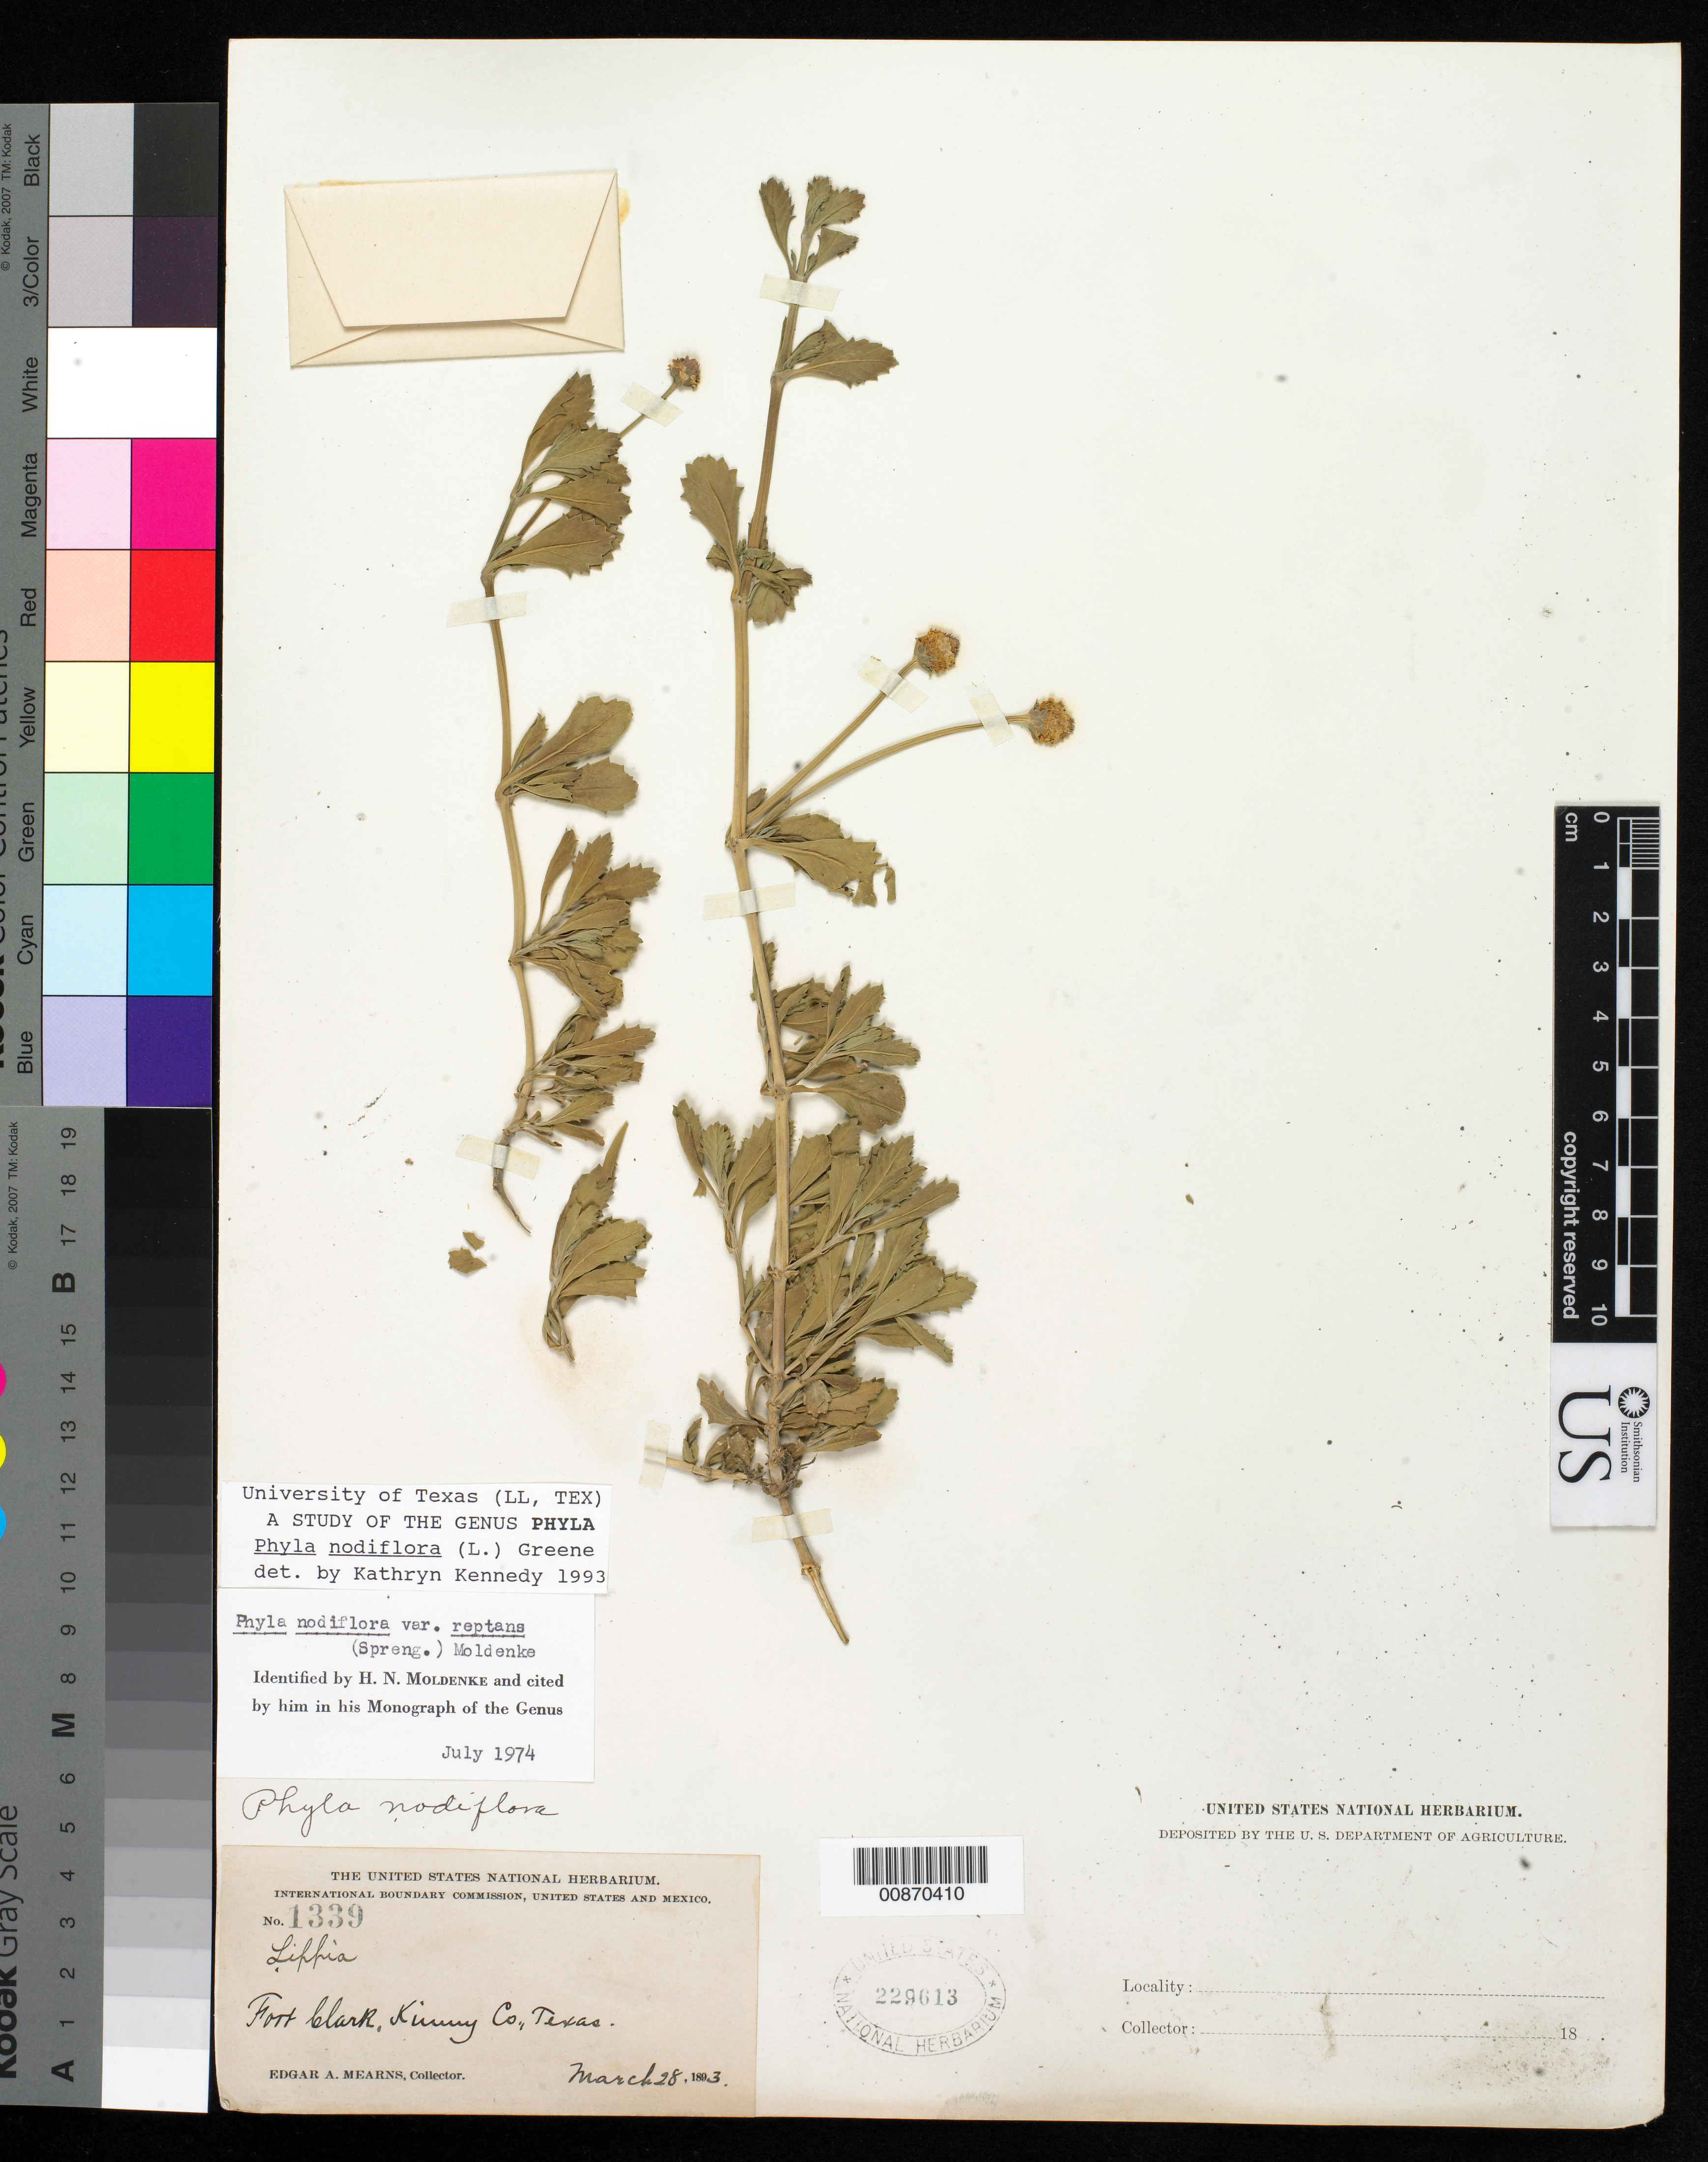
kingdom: Plantae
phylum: Tracheophyta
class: Magnoliopsida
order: Lamiales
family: Verbenaceae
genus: Phyla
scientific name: Phyla nodiflora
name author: (L.) Greene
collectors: E. A. Mearns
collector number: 1339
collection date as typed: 28 Mar 1893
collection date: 1893-03-28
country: United States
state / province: Texas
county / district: Kinney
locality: Fort Clark, Kinney County, Texas.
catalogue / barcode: US 229613